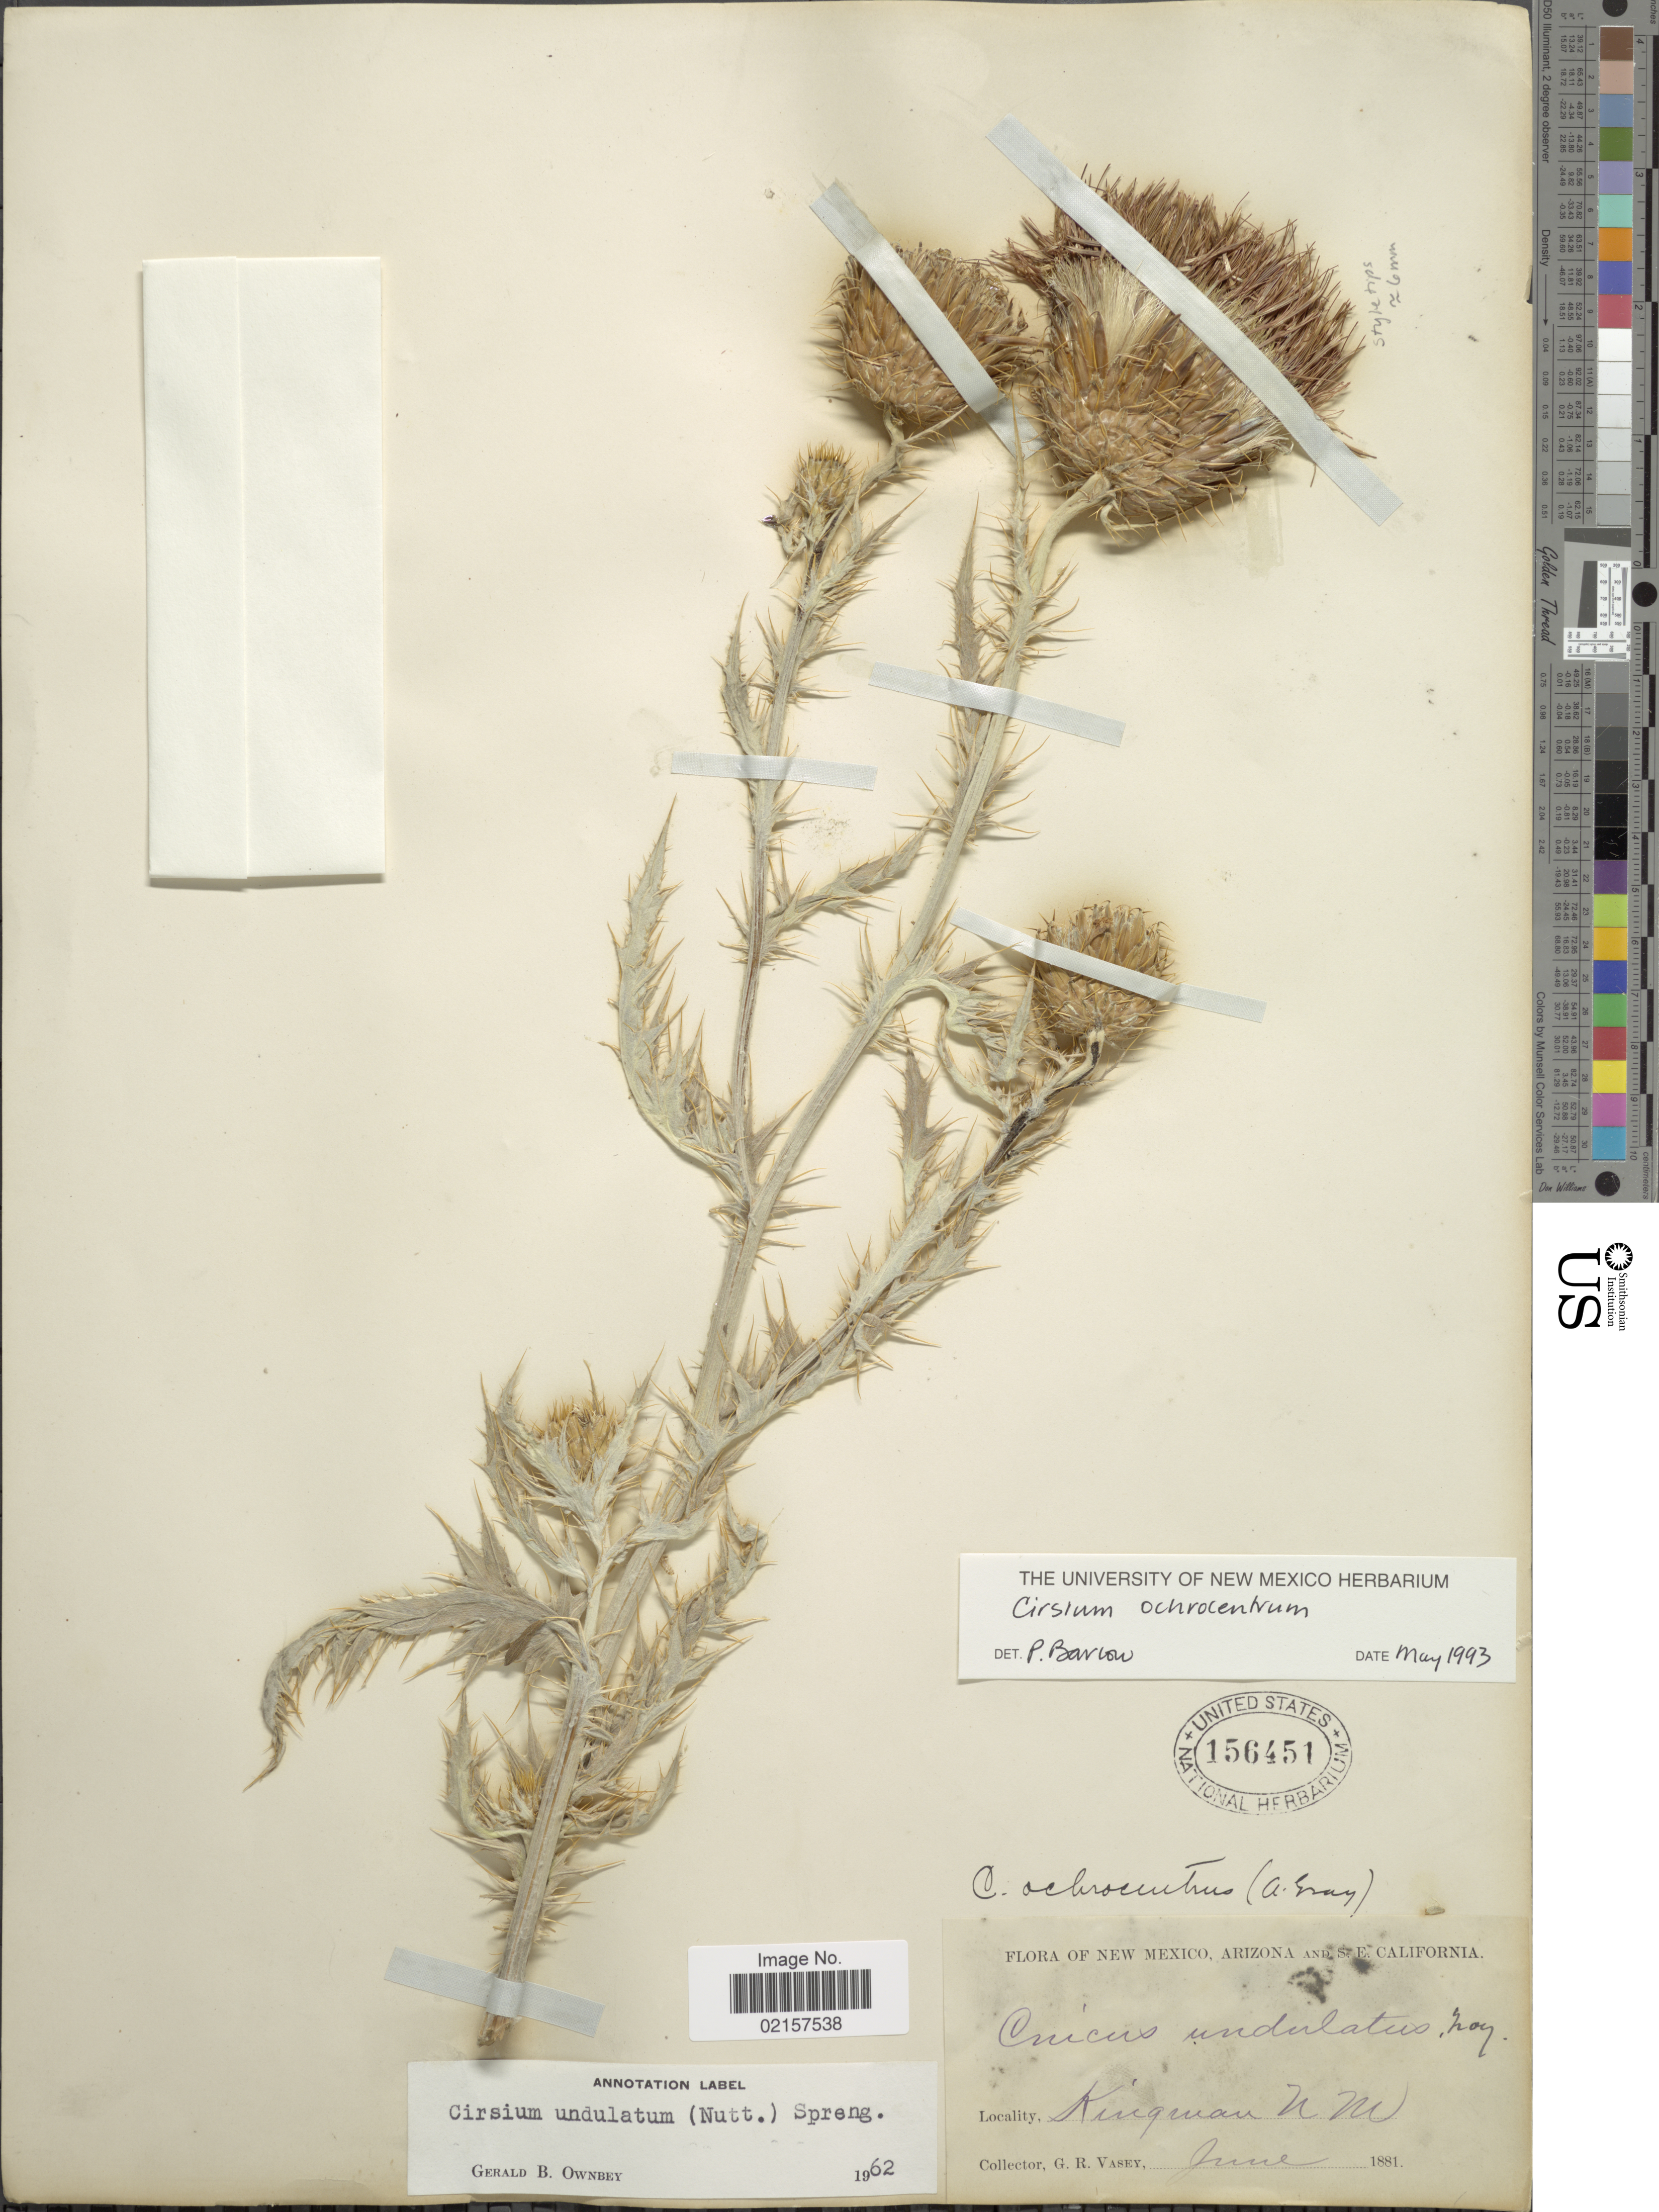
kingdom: Plantae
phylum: Tracheophyta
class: Magnoliopsida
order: Asterales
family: Asteraceae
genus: Cirsium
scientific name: Cirsium ochrocentrum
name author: A. Gray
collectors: G. R. Vasey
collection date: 1881-06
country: United States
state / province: New Mexico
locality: Kingman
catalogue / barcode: US 156451